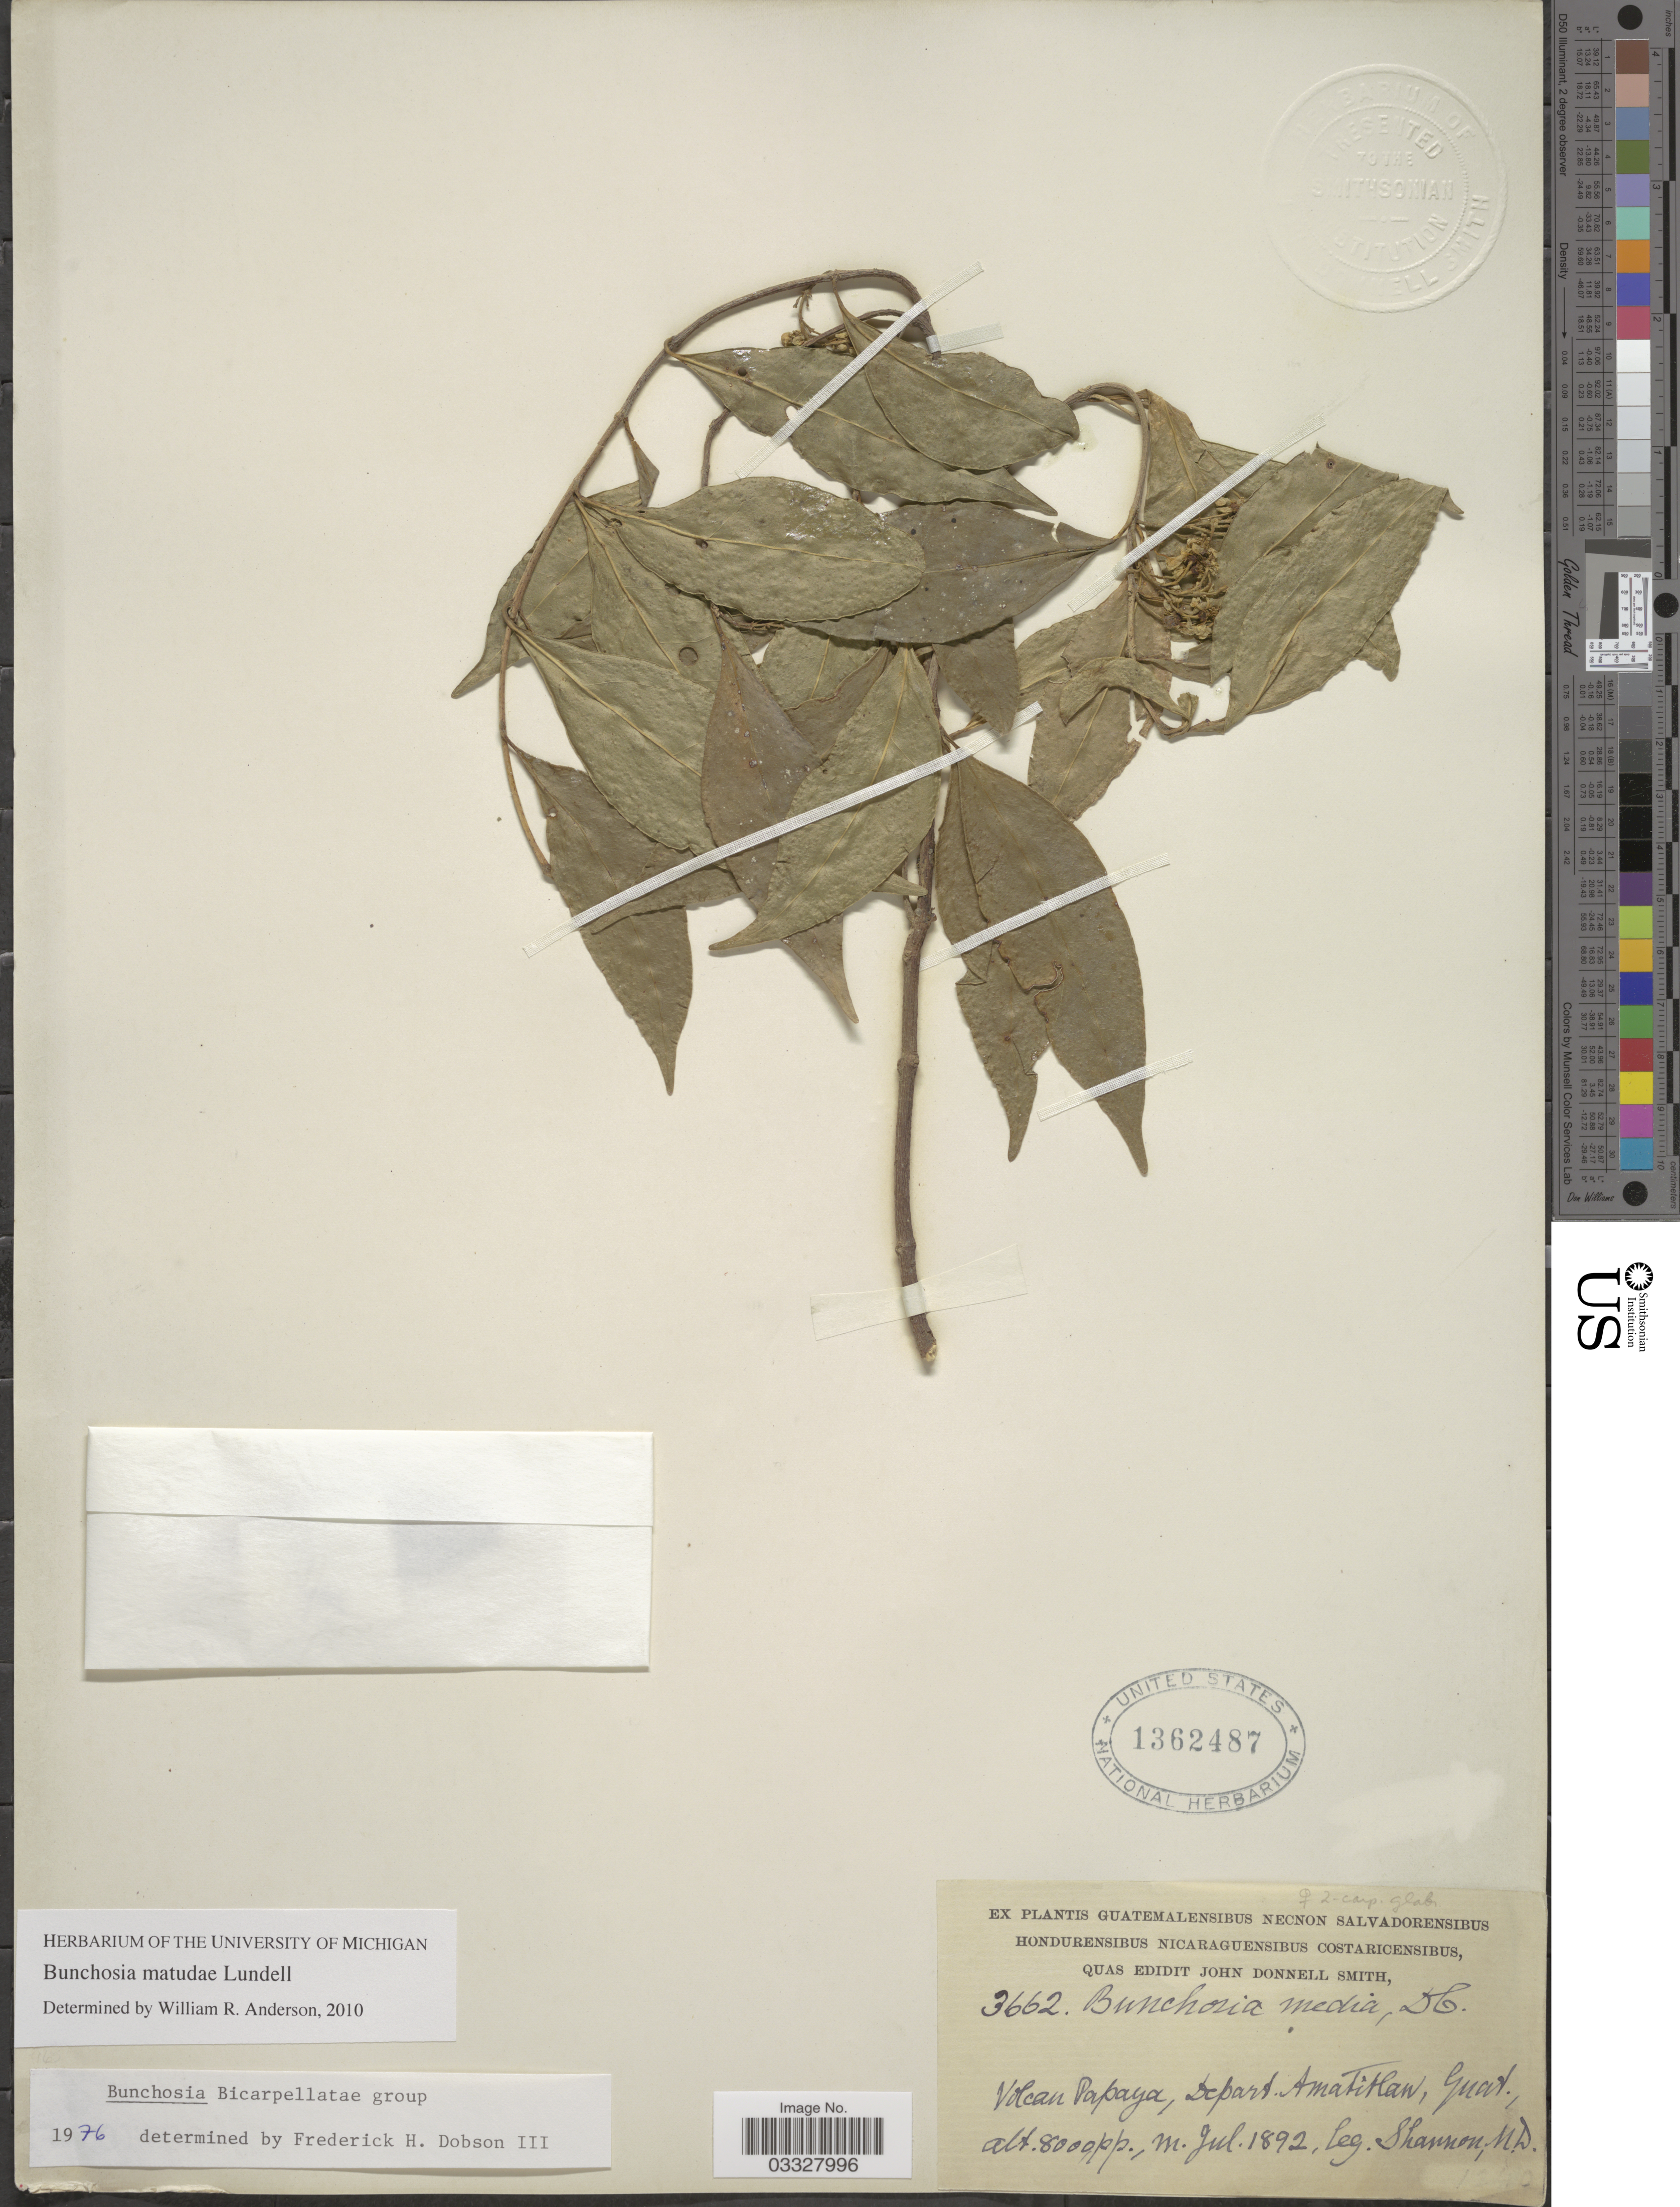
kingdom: Plantae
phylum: Tracheophyta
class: Magnoliopsida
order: Malpighiales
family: Malpighiaceae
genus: Bunchosia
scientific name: Bunchosia matudae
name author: Lundell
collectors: -. Shannon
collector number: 3662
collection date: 1892-07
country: Guatemala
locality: Volcan Papaya, Depart. Amatitlan.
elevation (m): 2438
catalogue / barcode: US 1362487